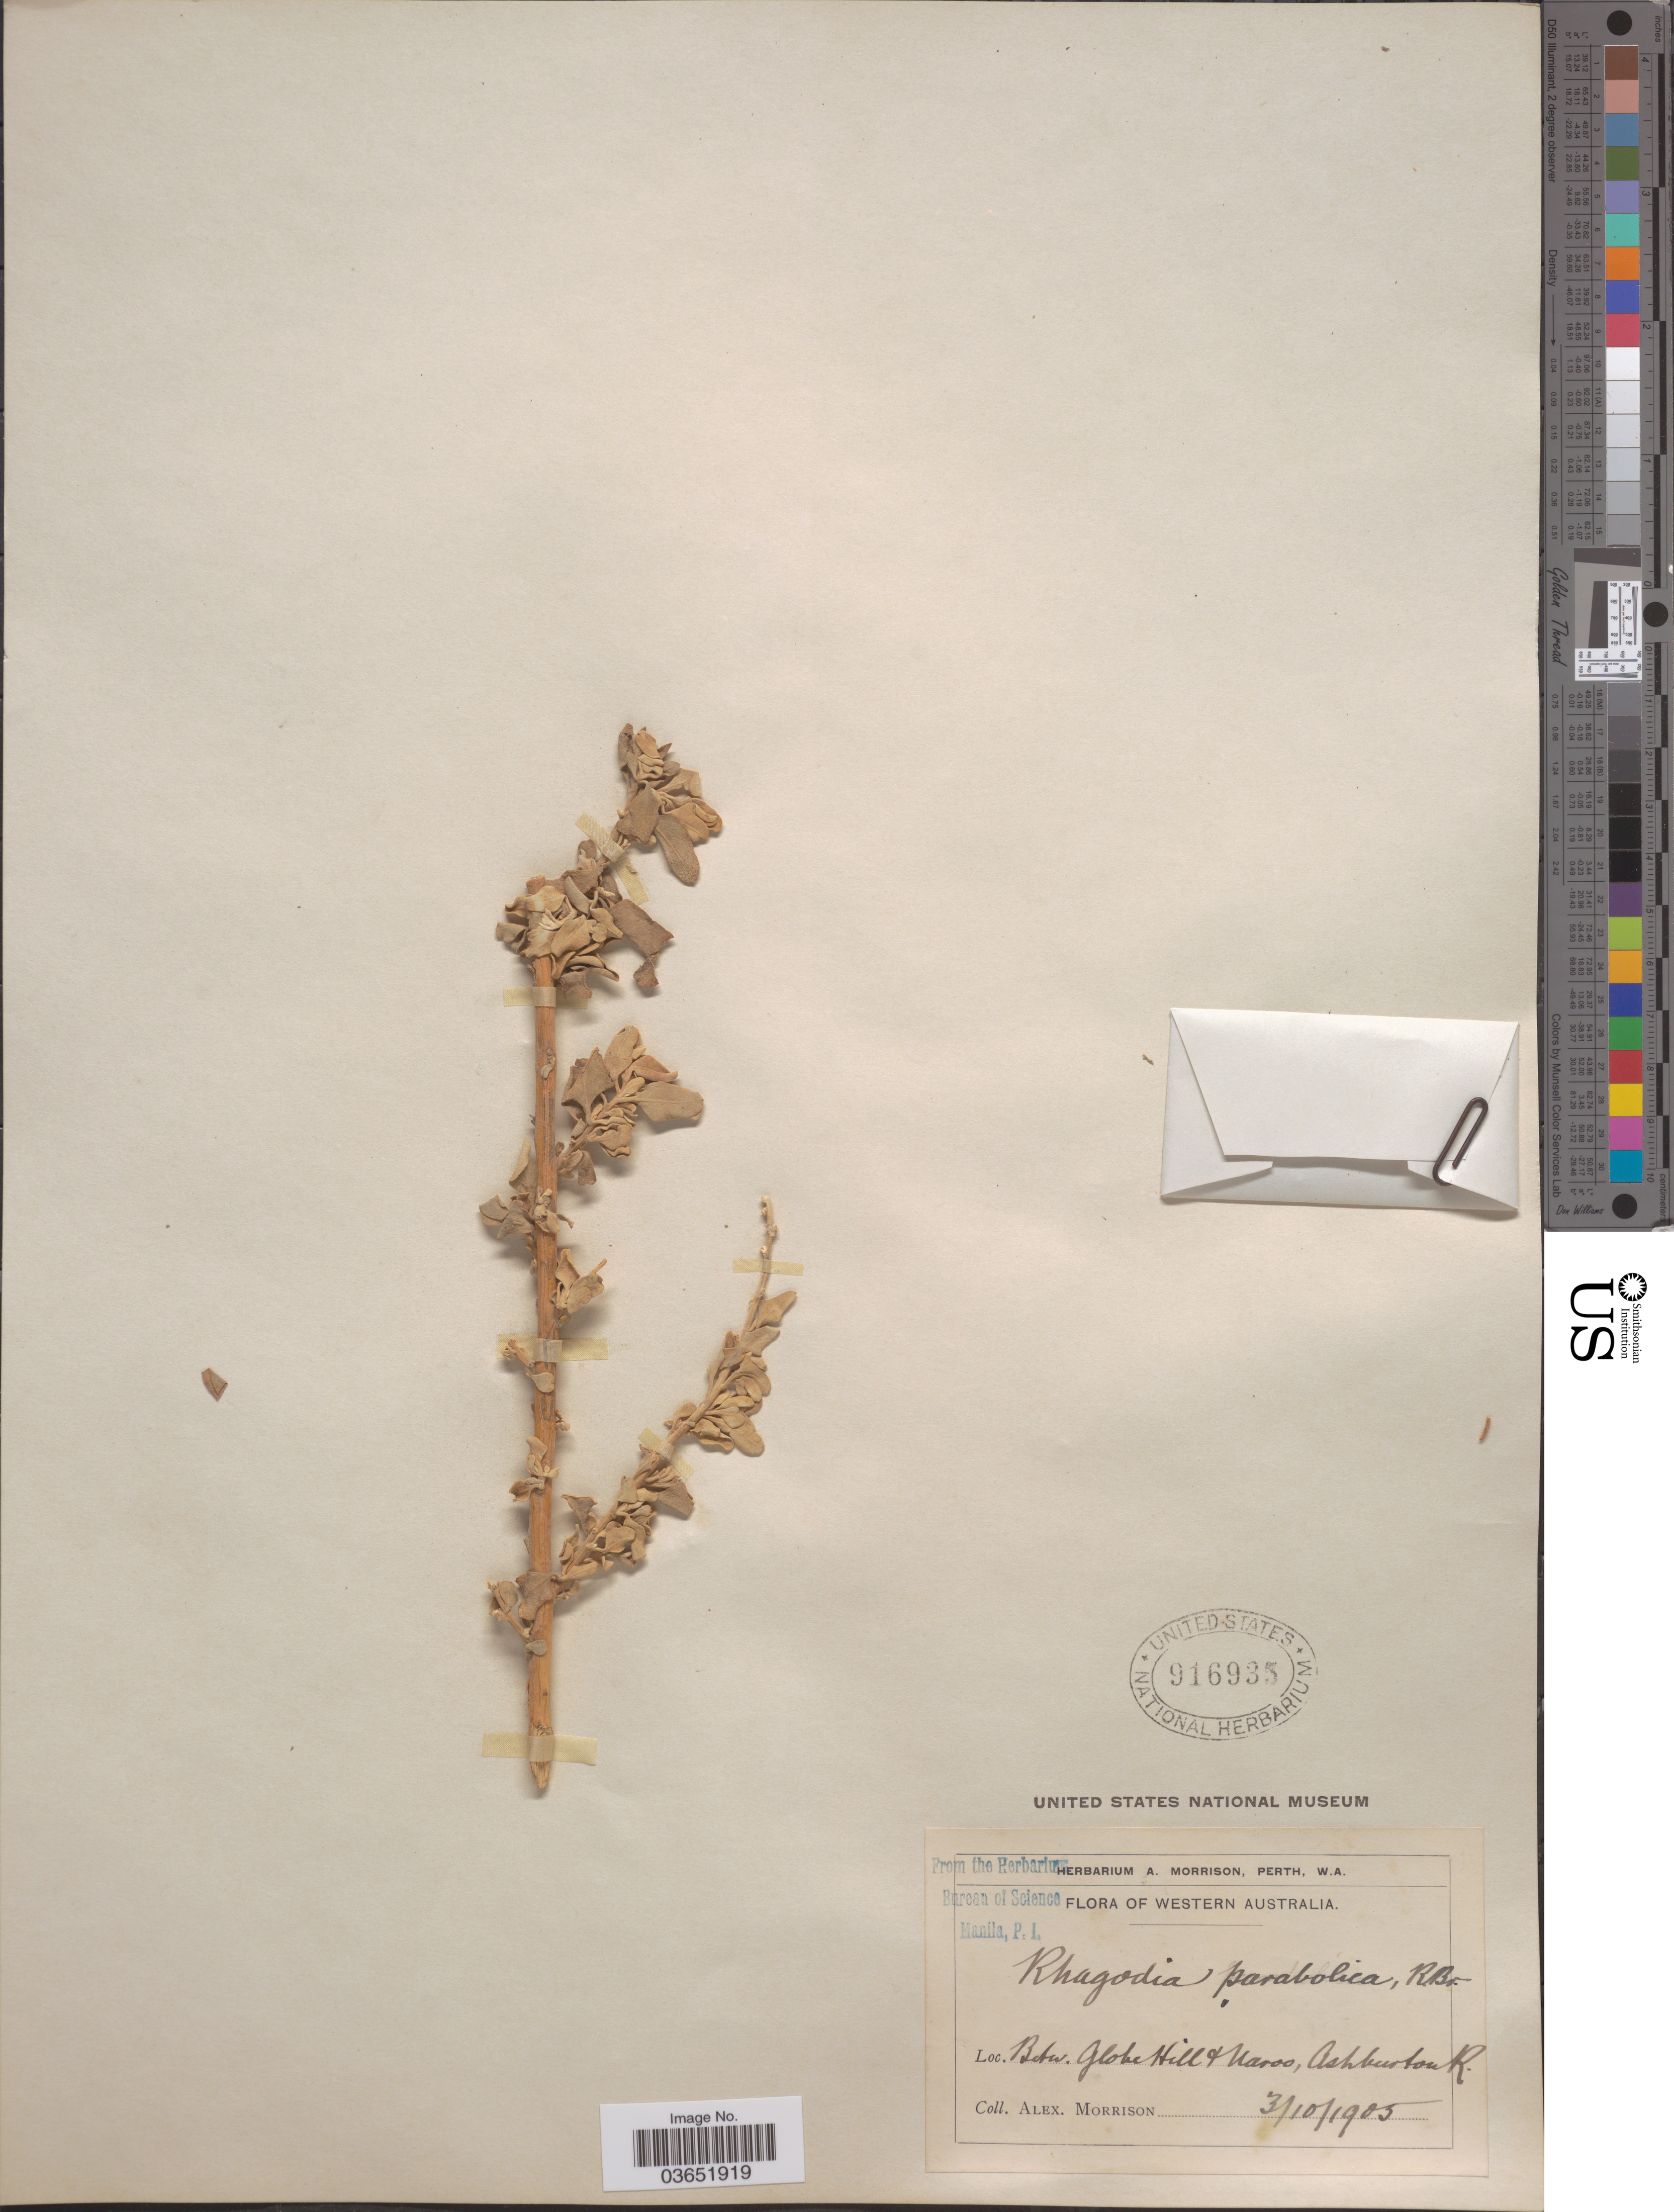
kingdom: Plantae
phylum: Tracheophyta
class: Magnoliopsida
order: Caryophyllales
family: Amaranthaceae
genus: Rhagodia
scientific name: Rhagodia parabolica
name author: R. Br.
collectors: A. Morrison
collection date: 1905-10-03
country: Australia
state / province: Western Australia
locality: Betw. Globe Hill + Maroo, Ashburton R.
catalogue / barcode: US 916935